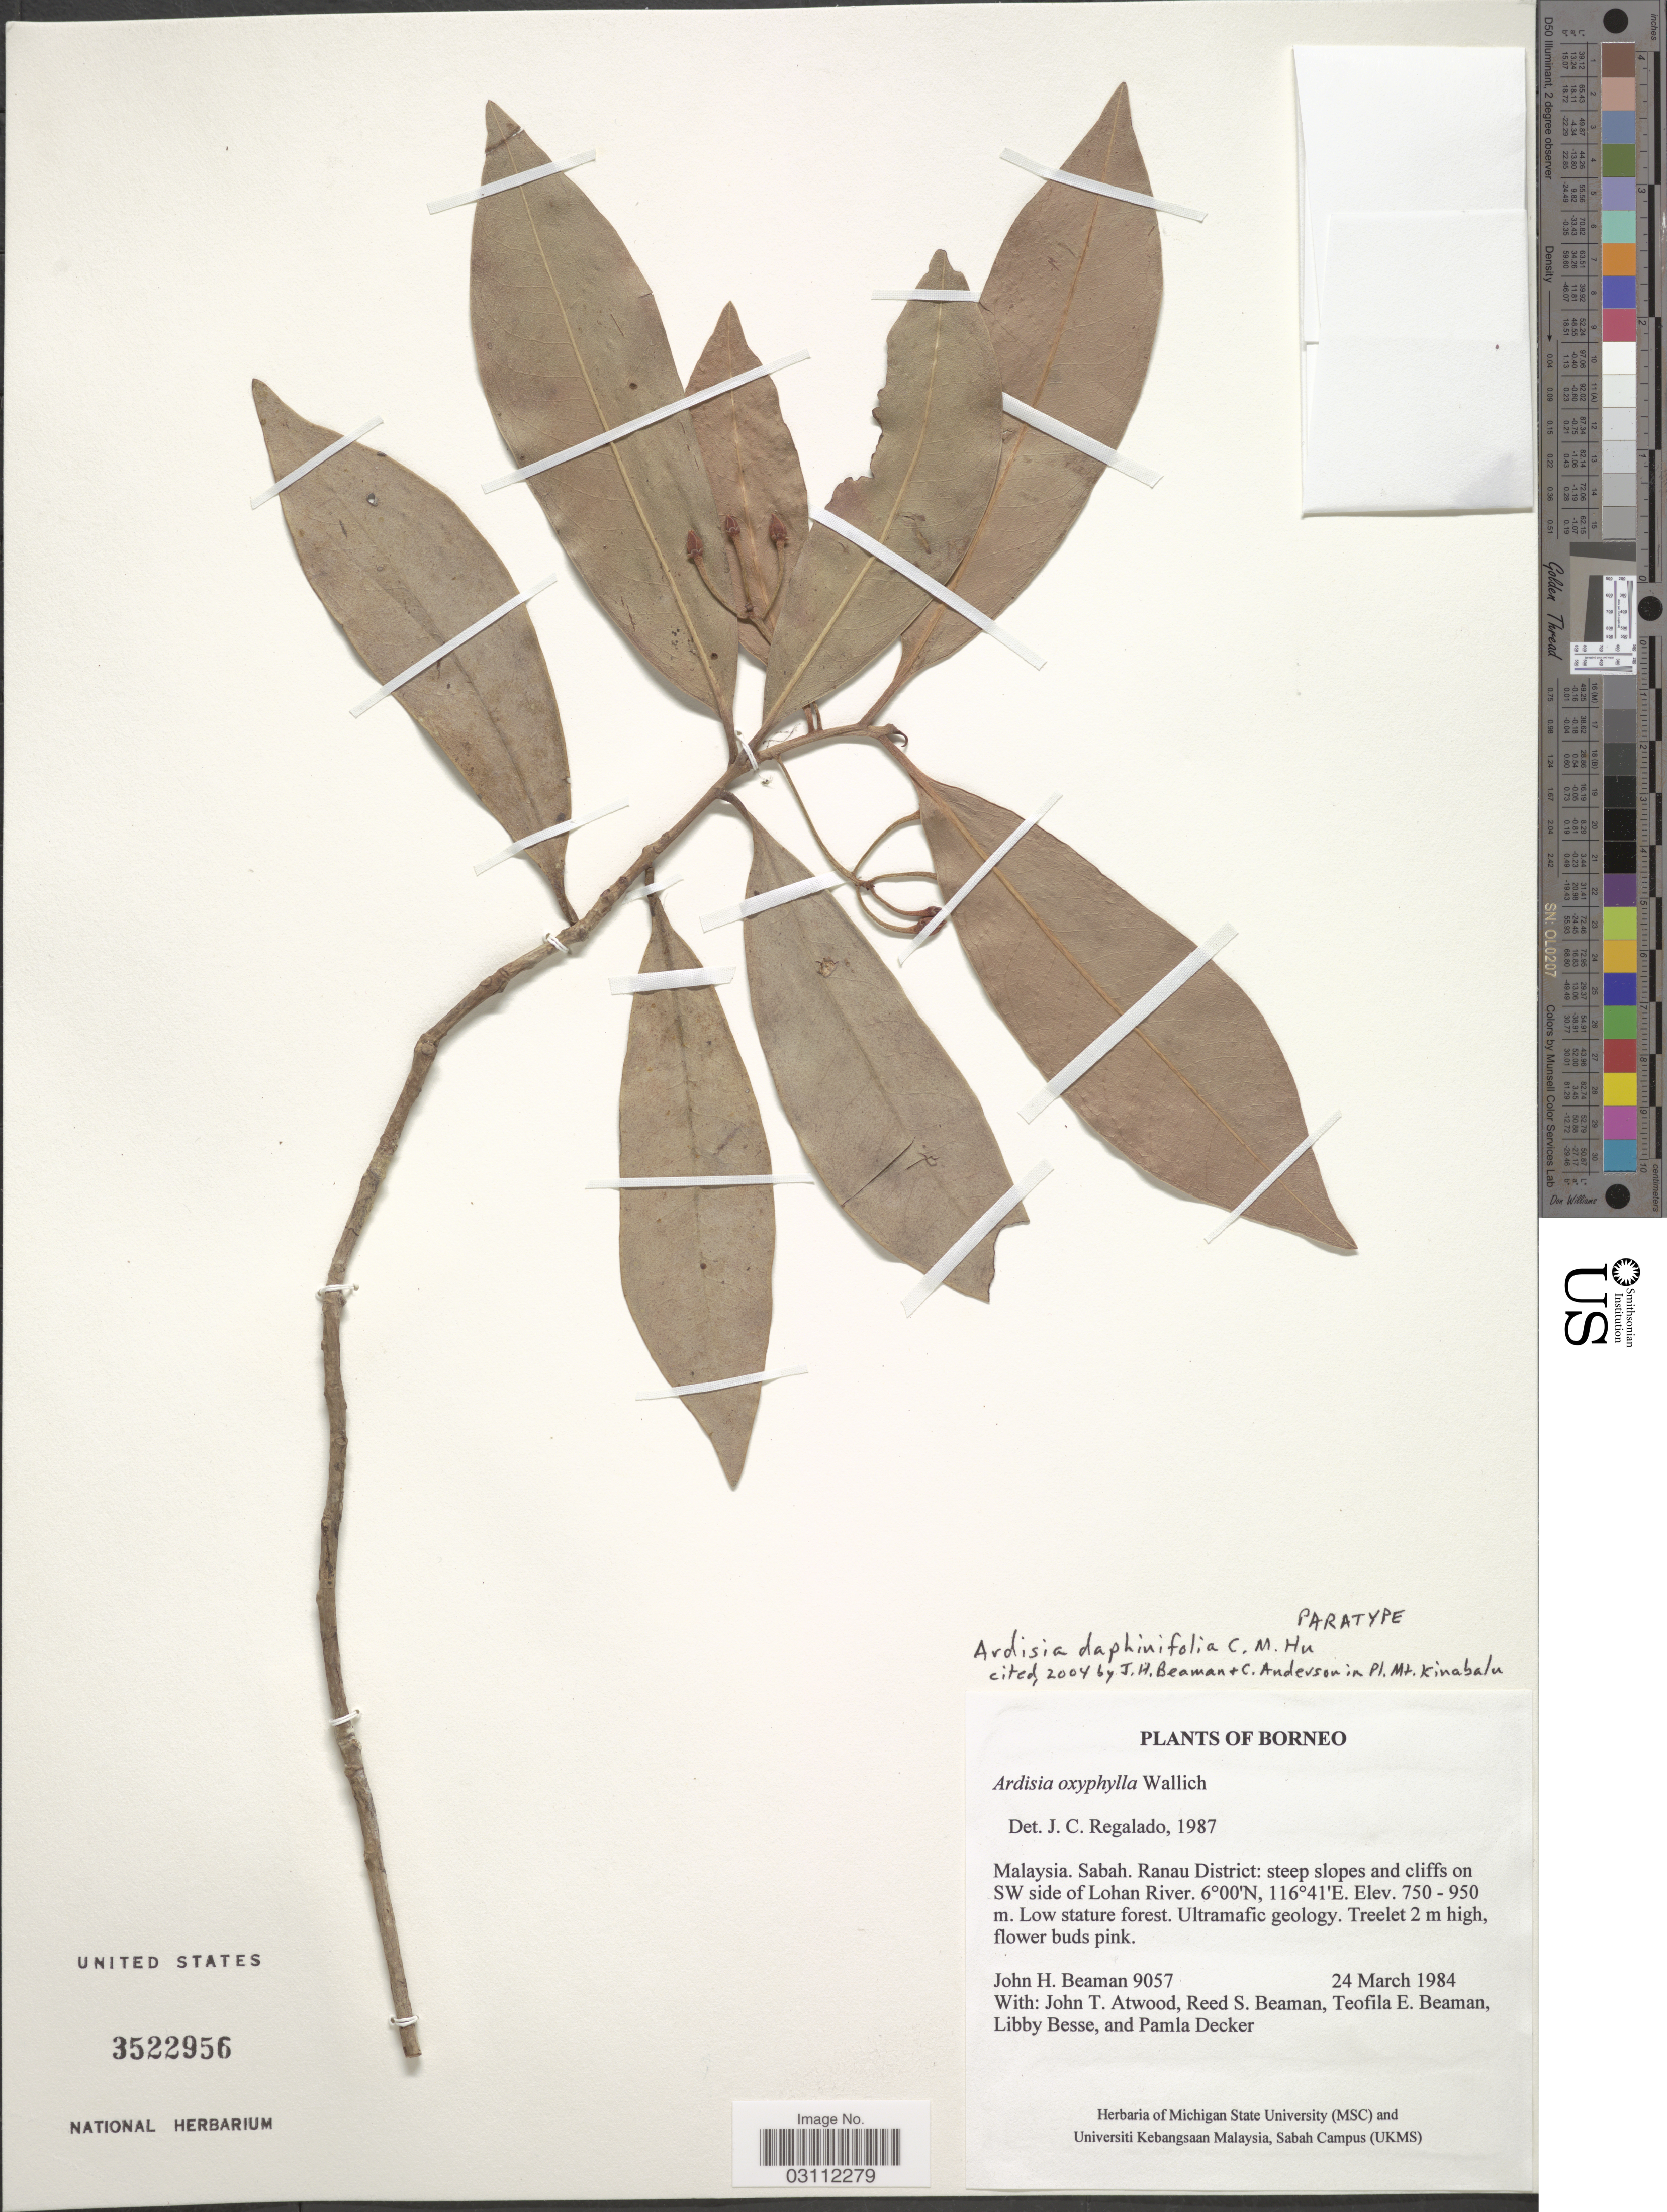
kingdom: Plantae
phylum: Tracheophyta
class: Magnoliopsida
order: Ericales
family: Primulaceae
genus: Ardisia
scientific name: Ardisia daphinifolia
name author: C.M. Hu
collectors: J. H. Beaman, J. T. Atwood, R. S. Beaman, T. E. Beaman & et al.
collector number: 9057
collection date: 1984-03-24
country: Malaysia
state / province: Sabah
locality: Borneo. Ranau District: steep slopes and cliffs on SW side of Lohan River.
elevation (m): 750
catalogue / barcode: US 3522956